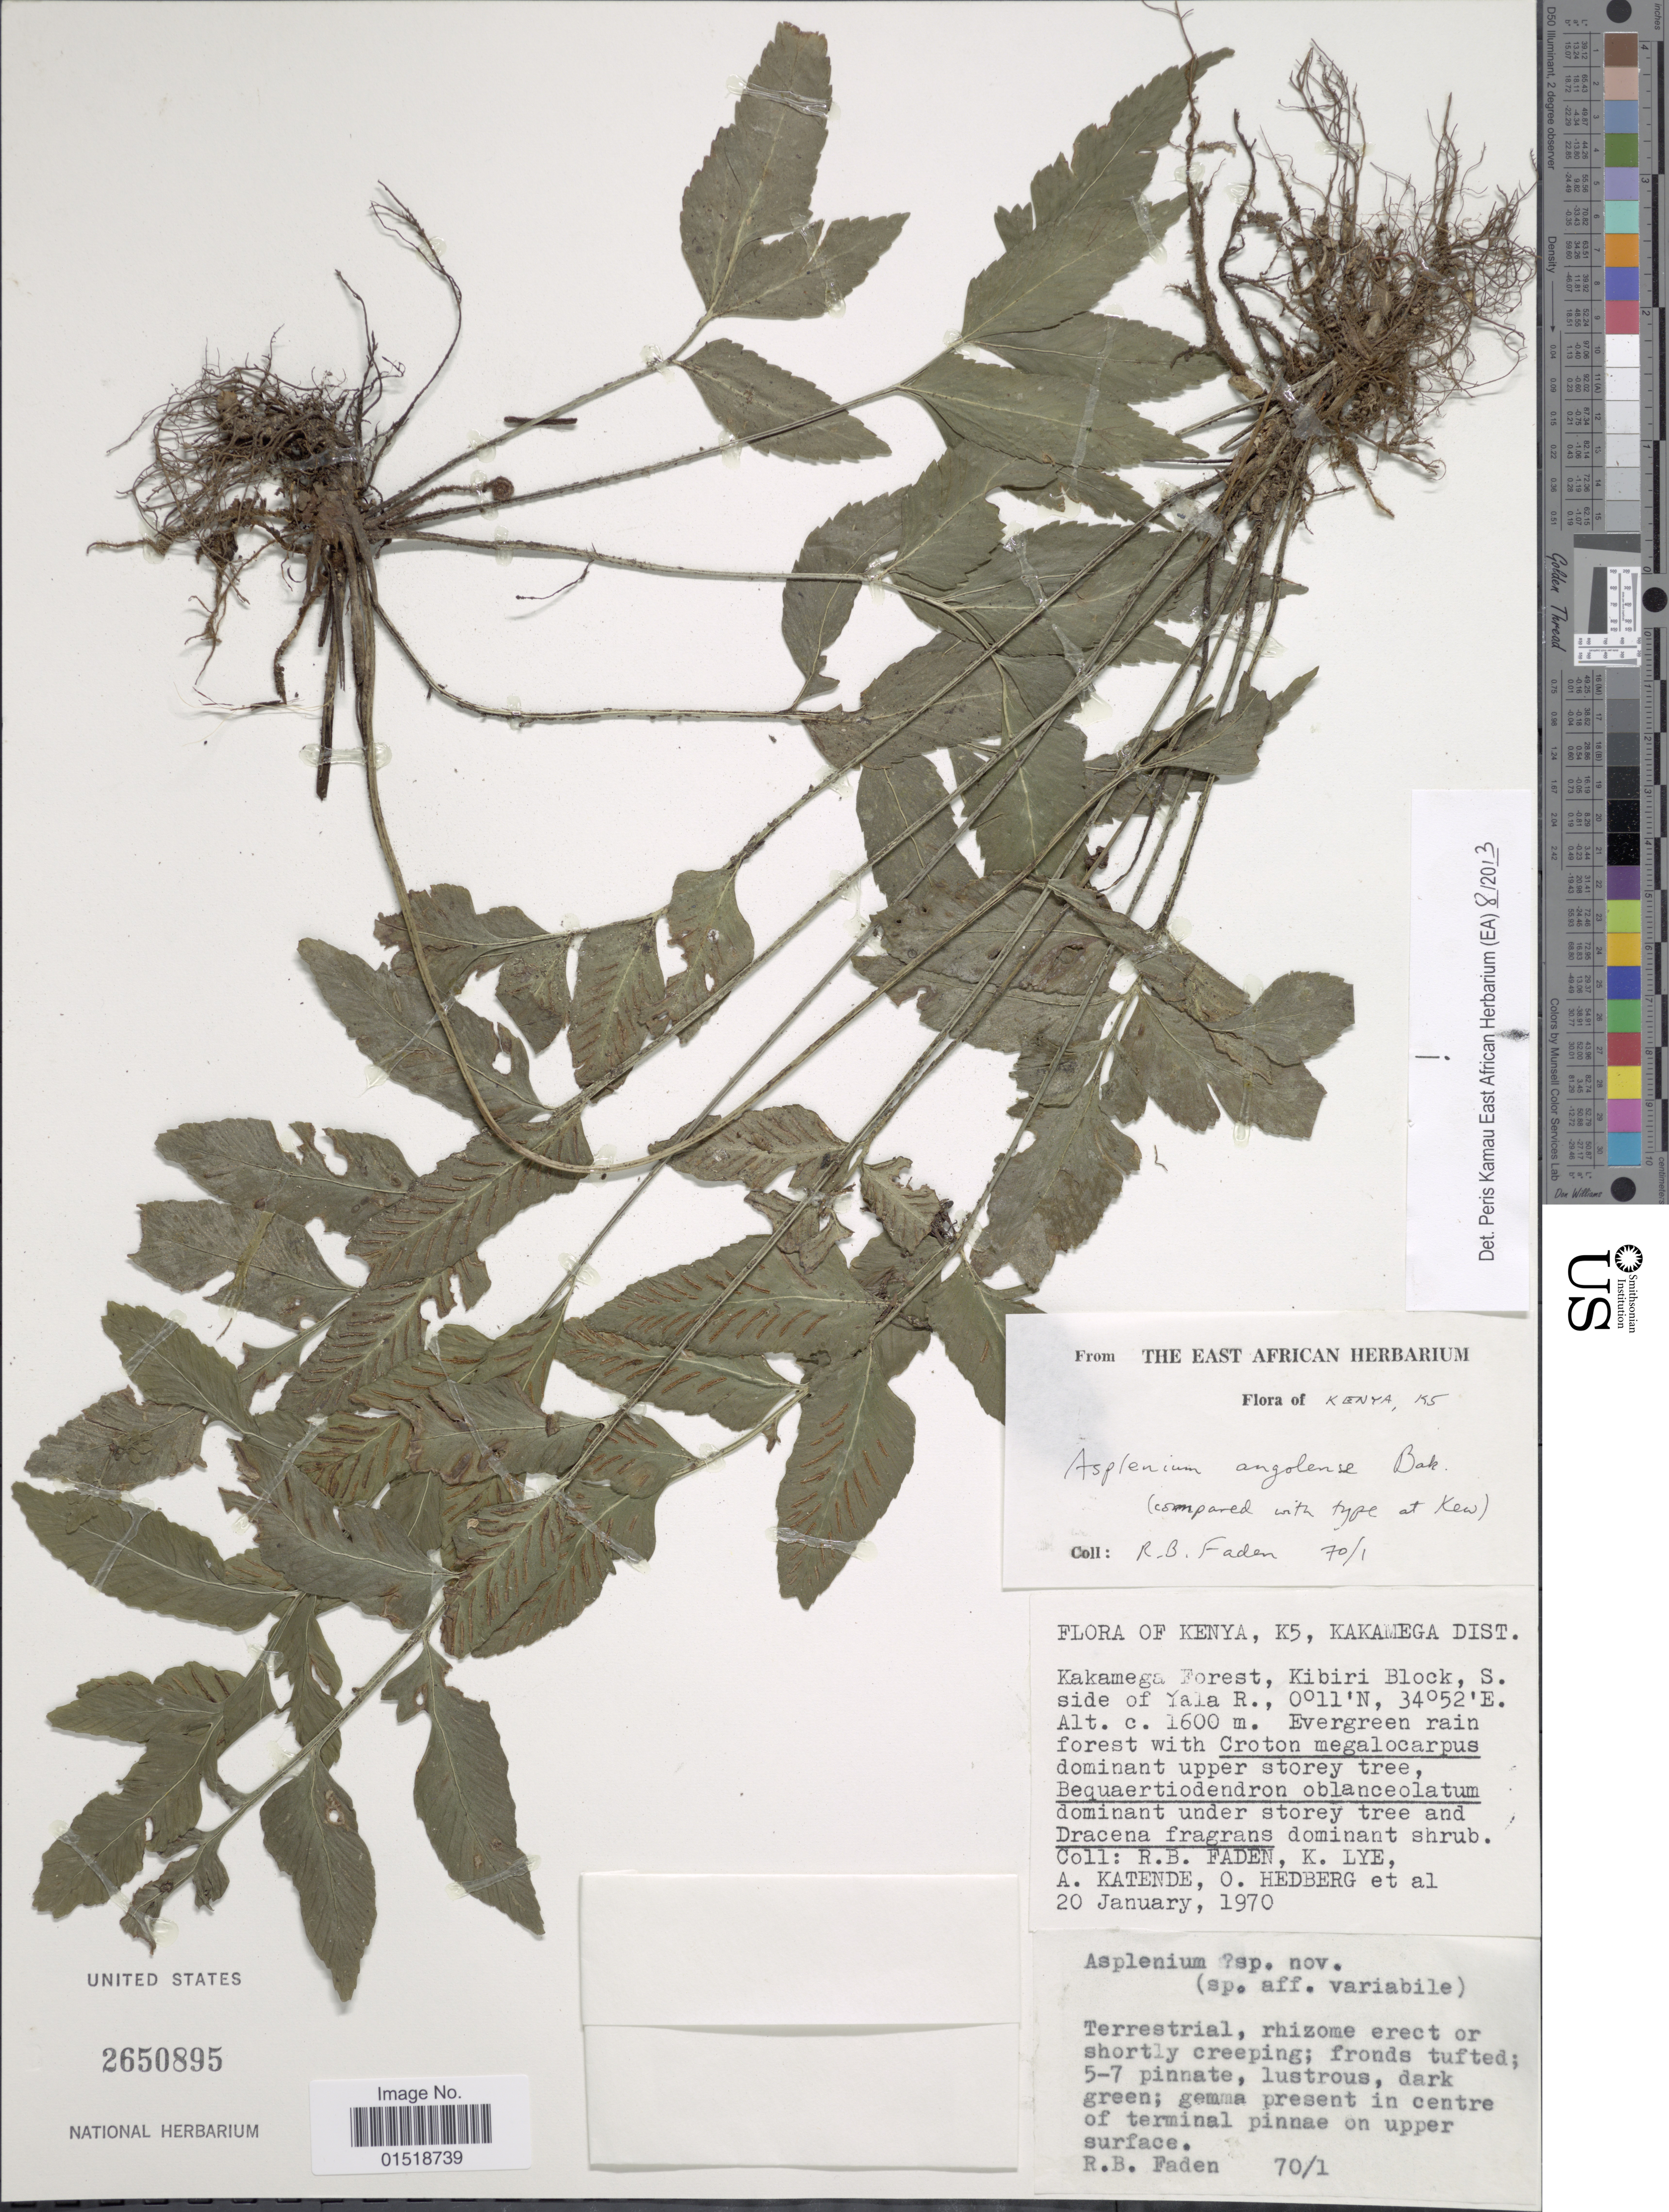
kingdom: Plantae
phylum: Tracheophyta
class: Polypodiopsida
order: Polypodiales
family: Aspleniaceae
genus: Asplenium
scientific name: Asplenium angolense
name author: Baker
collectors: R. B. Faden, K. A. Lye, A. Katende, O. Hedberg & et al.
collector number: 70/1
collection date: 1970-01-20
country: Kenya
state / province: Kakamega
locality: Kenya, K5, Kakamega Dist. Kakamega Forest, Kibiri Block, S. side of Yala R.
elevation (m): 1600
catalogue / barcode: US 2650895